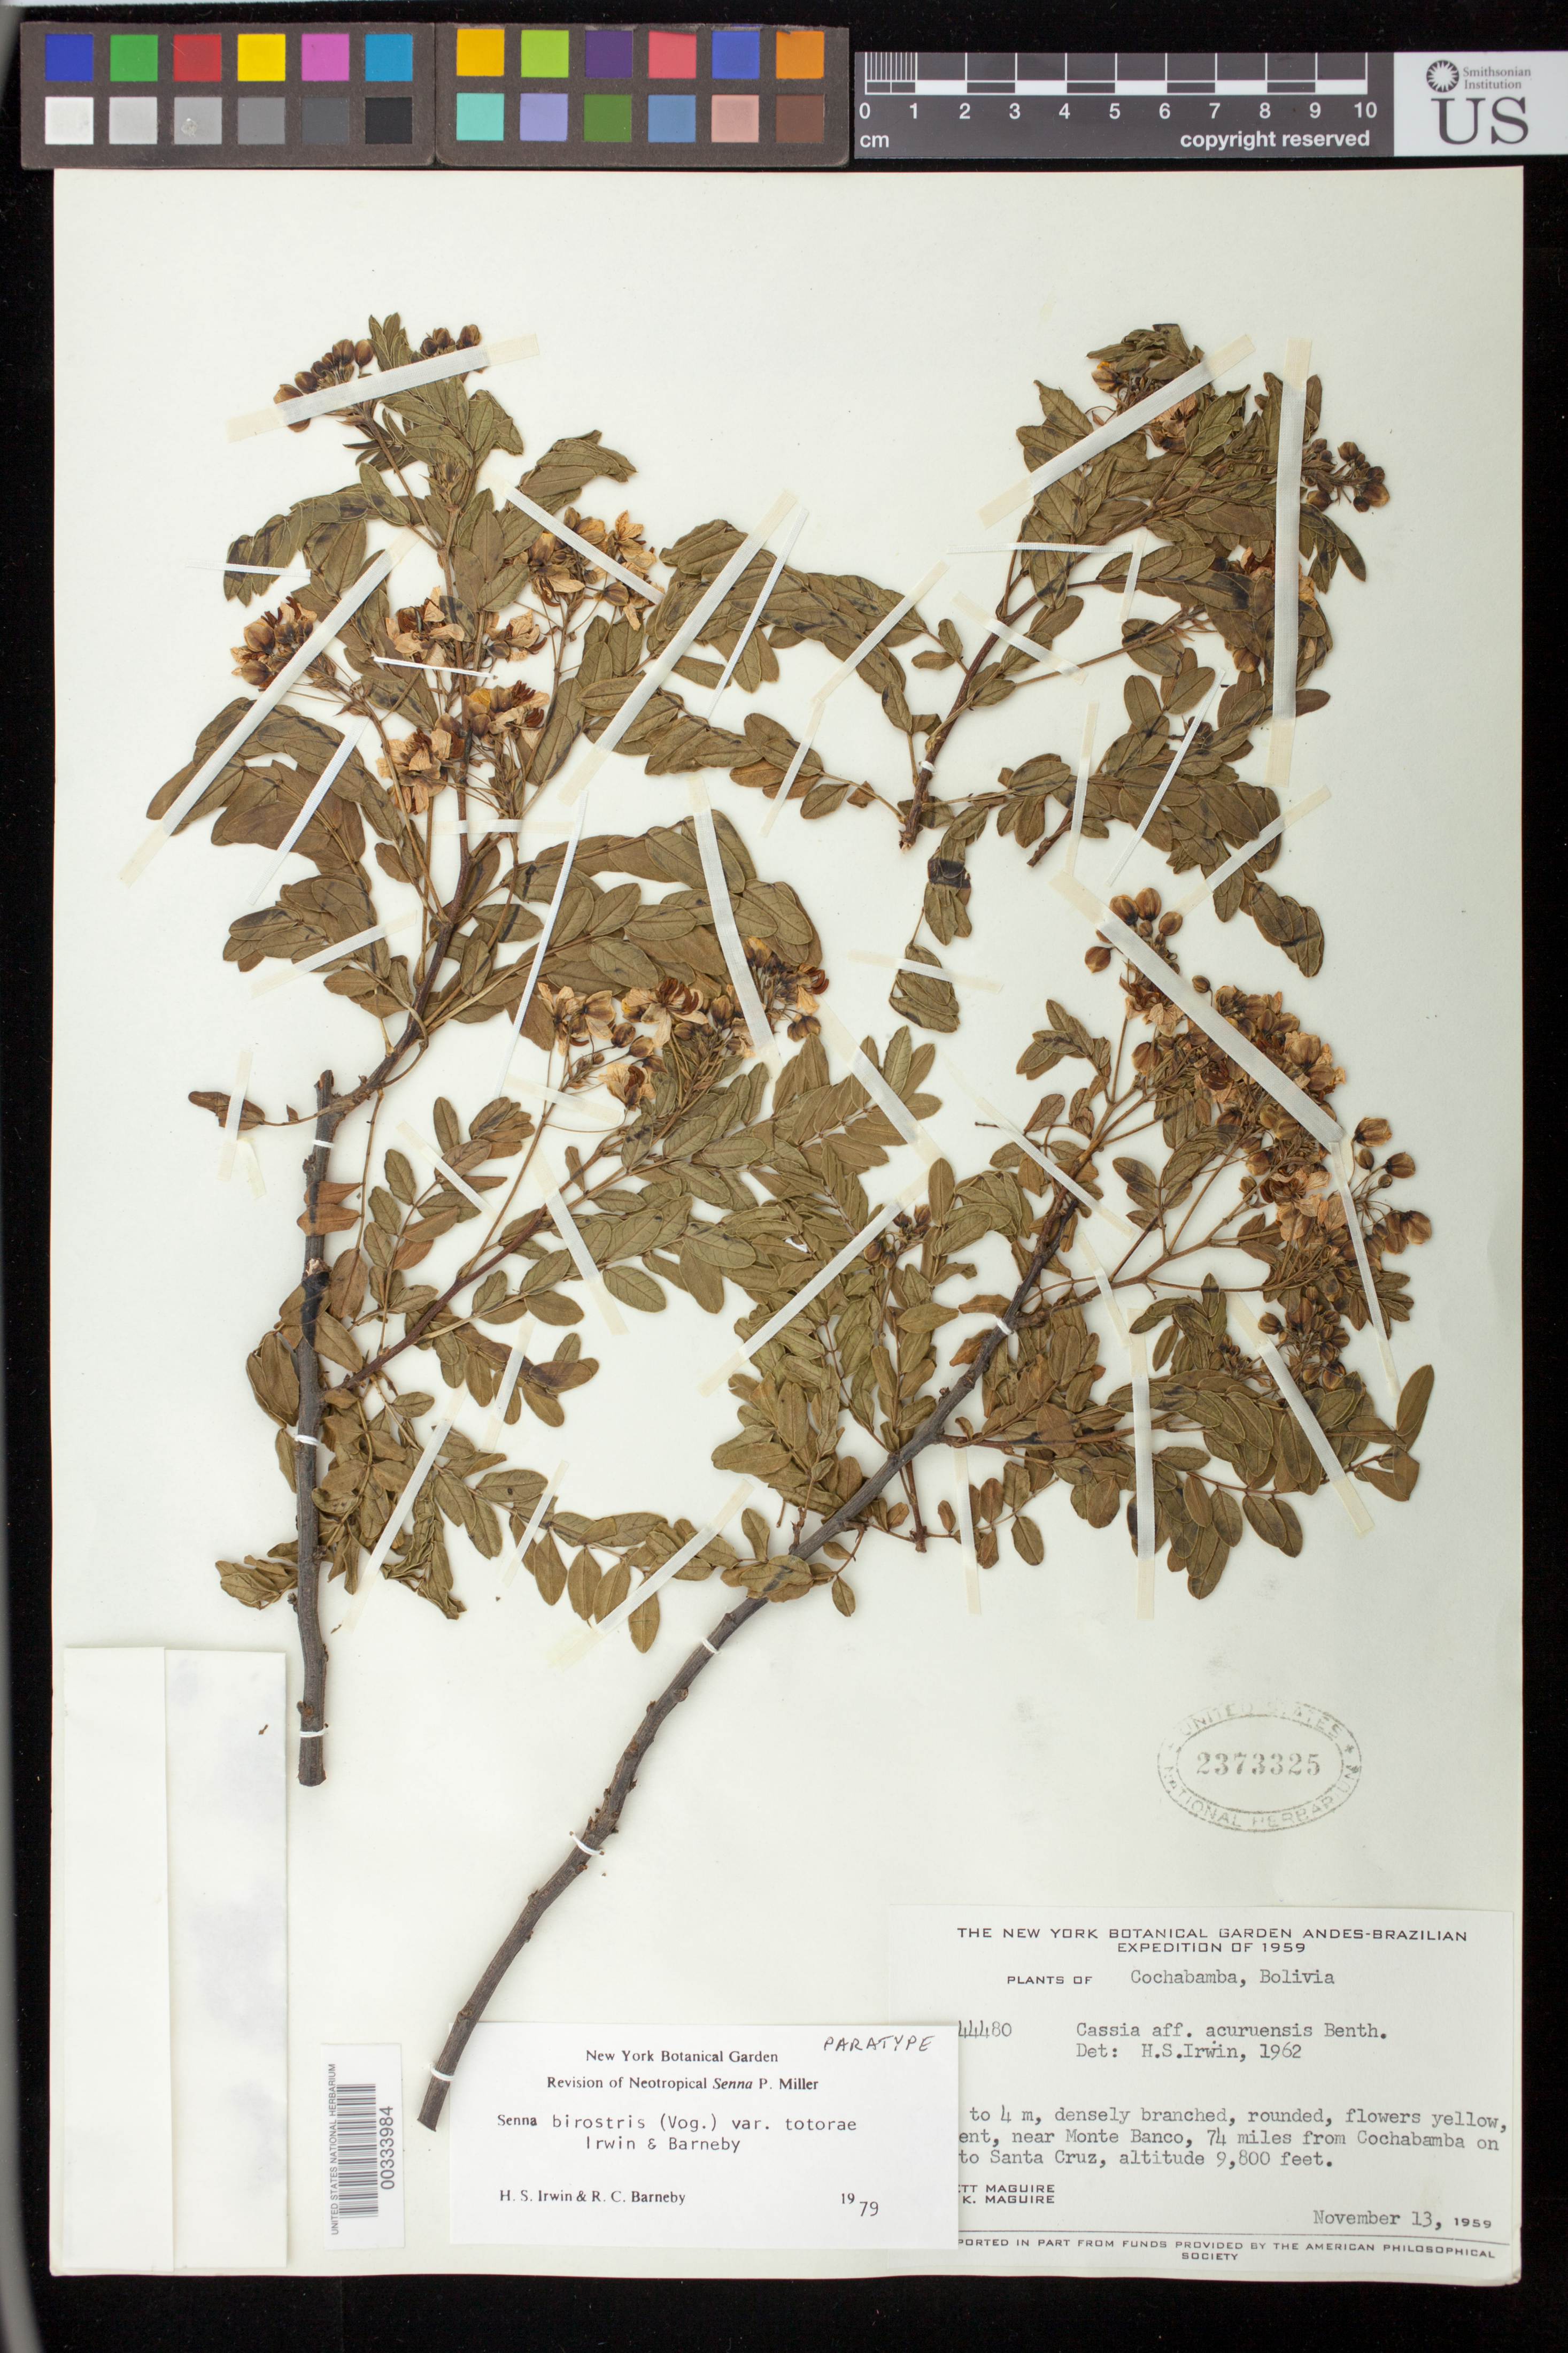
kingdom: Plantae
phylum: Tracheophyta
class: Magnoliopsida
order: Fabales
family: Fabaceae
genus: Senna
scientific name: Senna birostris var. totorae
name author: H.S. Irwin & Barneby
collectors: B. Maguire & C. K. Maguire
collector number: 44480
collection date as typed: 13 Nov 1959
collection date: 1959-11-13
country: Bolivia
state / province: Cochabamba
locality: Near Monte Banco, 74 mi from Cochabamba on road to Santa Cruz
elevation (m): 2987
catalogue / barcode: US 2373325